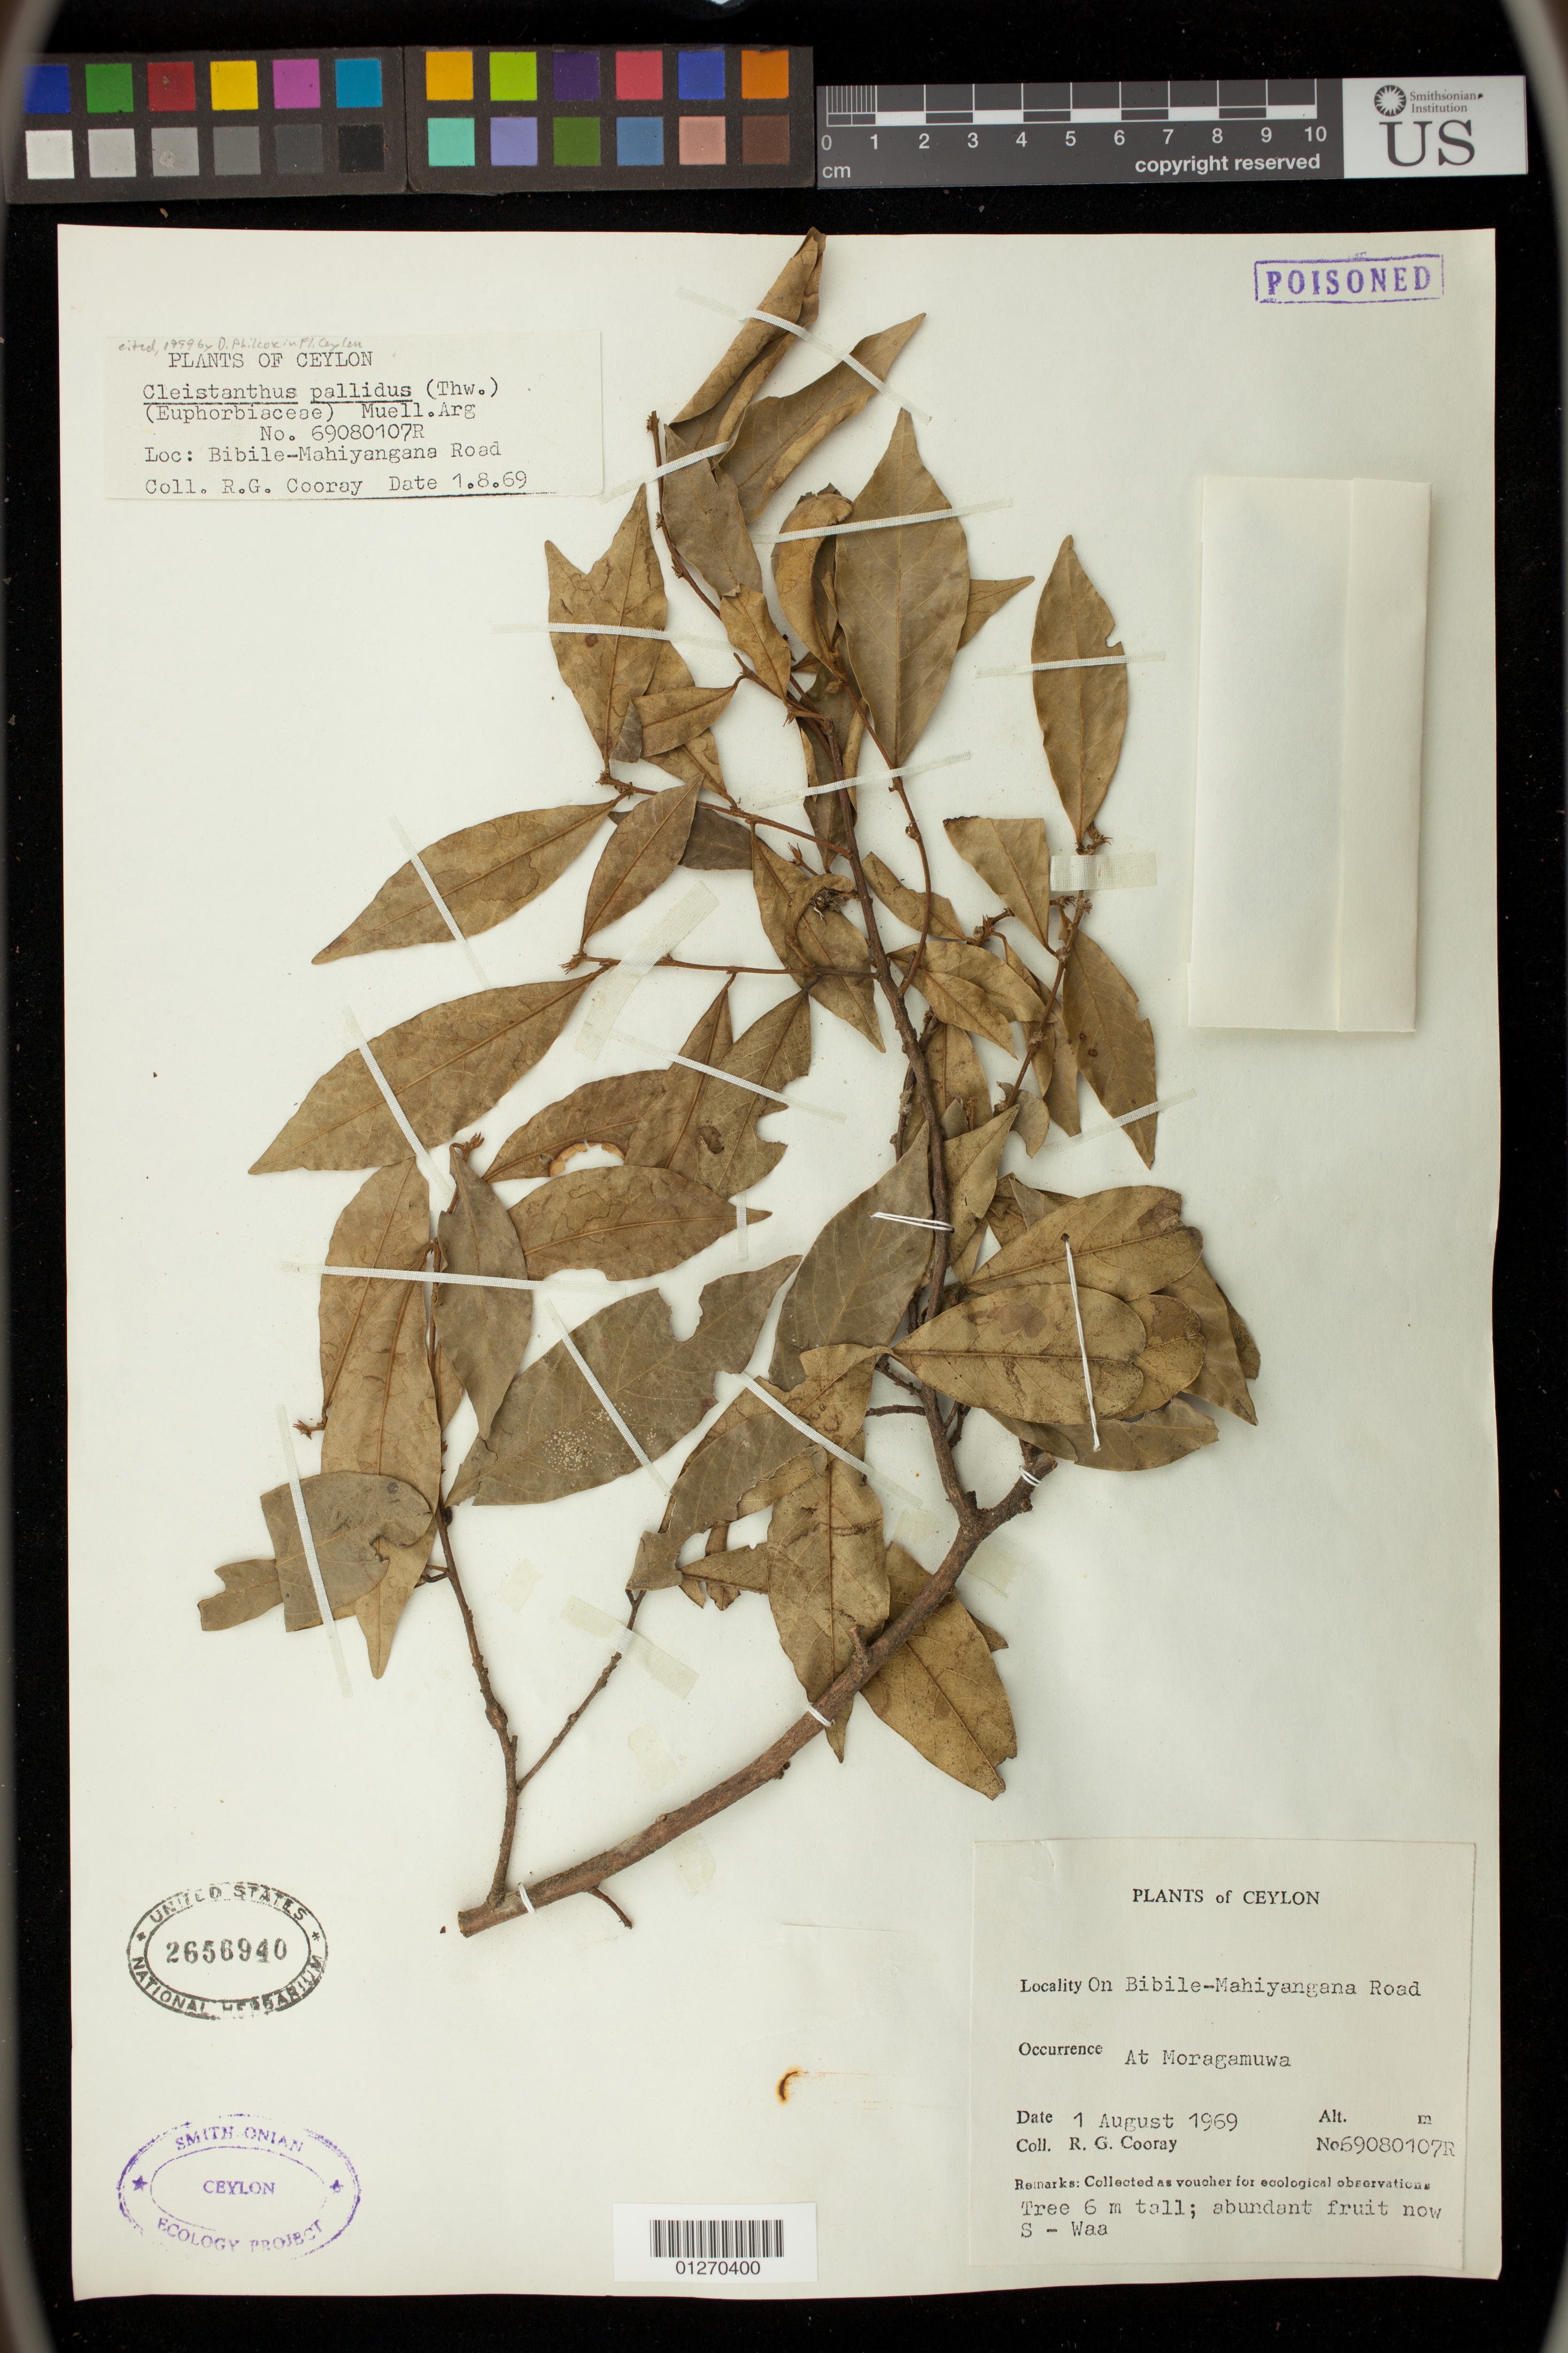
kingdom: Plantae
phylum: Tracheophyta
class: Magnoliopsida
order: Malpighiales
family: Phyllanthaceae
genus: Cleistanthus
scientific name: Cleistanthus pallidus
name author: (Thwaites) Müll. Arg.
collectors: R. Cooray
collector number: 69080107R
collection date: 1969-08-01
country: Sri Lanka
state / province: Sabaragamuwa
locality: On Bibile-Mahiyangana Road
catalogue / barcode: US 2656940